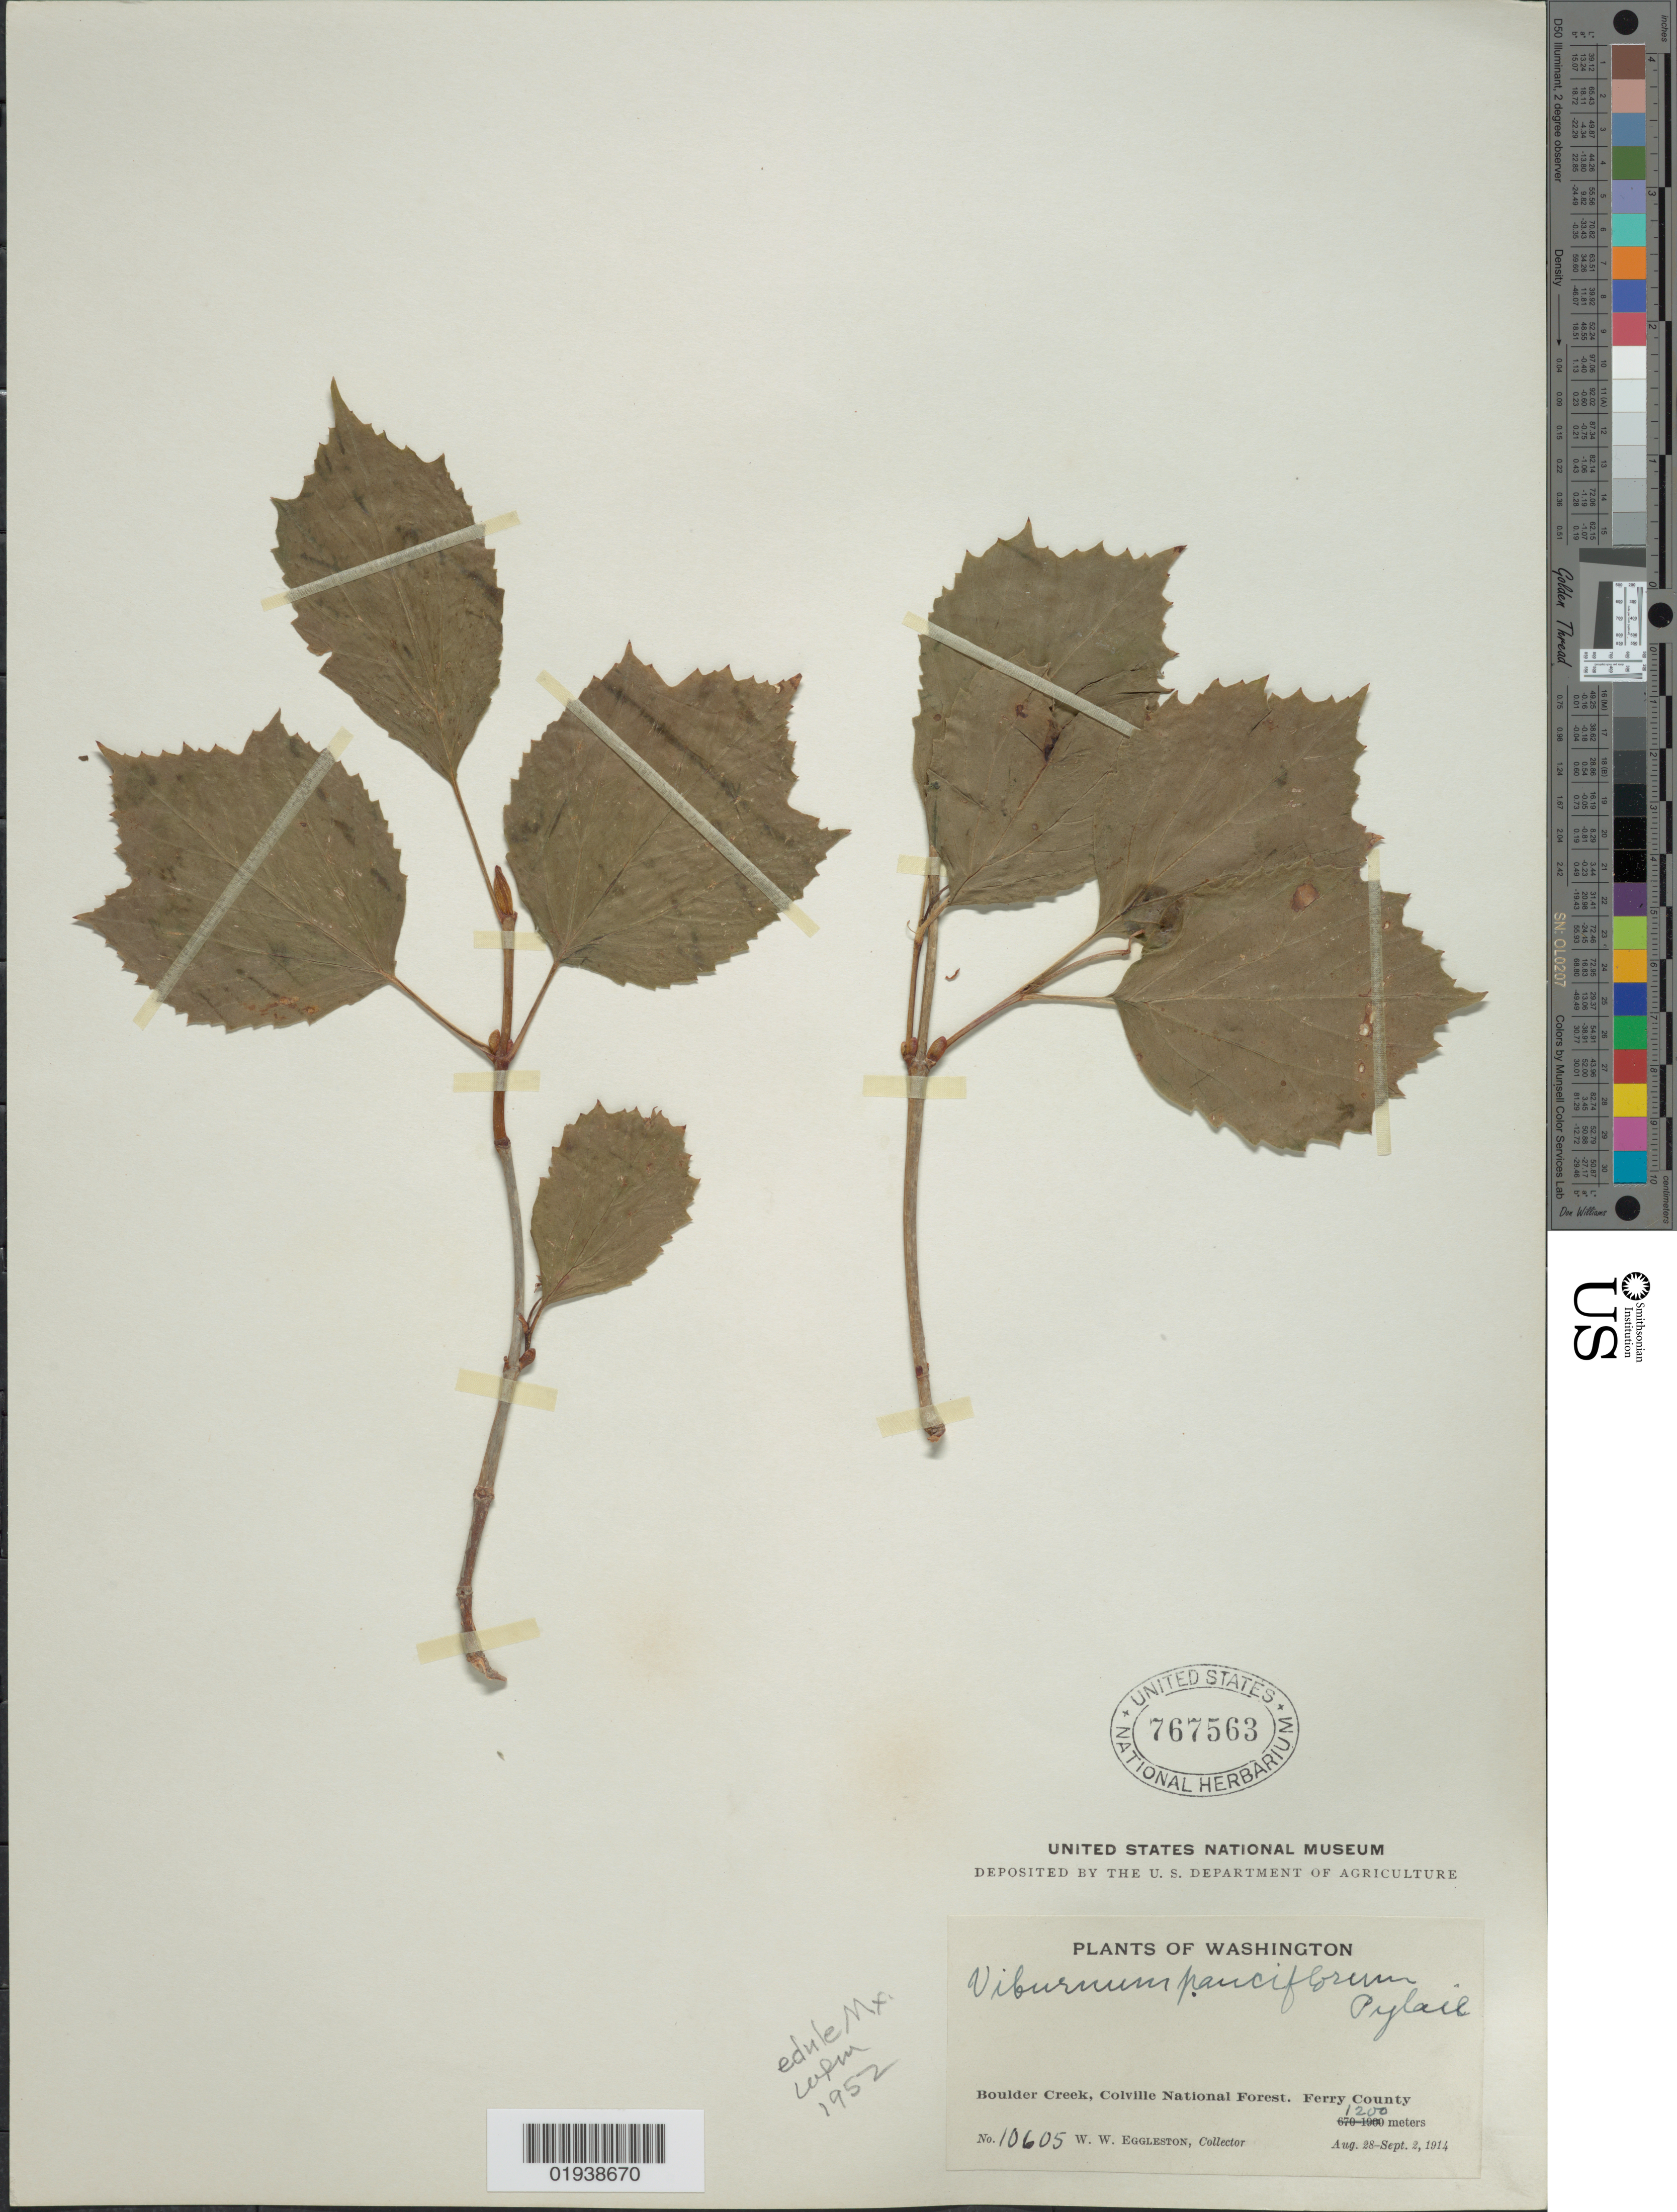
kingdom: Plantae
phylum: Tracheophyta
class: Magnoliopsida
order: Dipsacales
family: Viburnaceae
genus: Viburnum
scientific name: Viburnum edule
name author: (Michx.) Raf.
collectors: W. W. Eggleston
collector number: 10605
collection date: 1914-08-28/1914-09-02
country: United States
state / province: Washington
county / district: Ferry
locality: Boulder Creek, Colville National Forest. Ferry County.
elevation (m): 1200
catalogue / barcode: US 767563